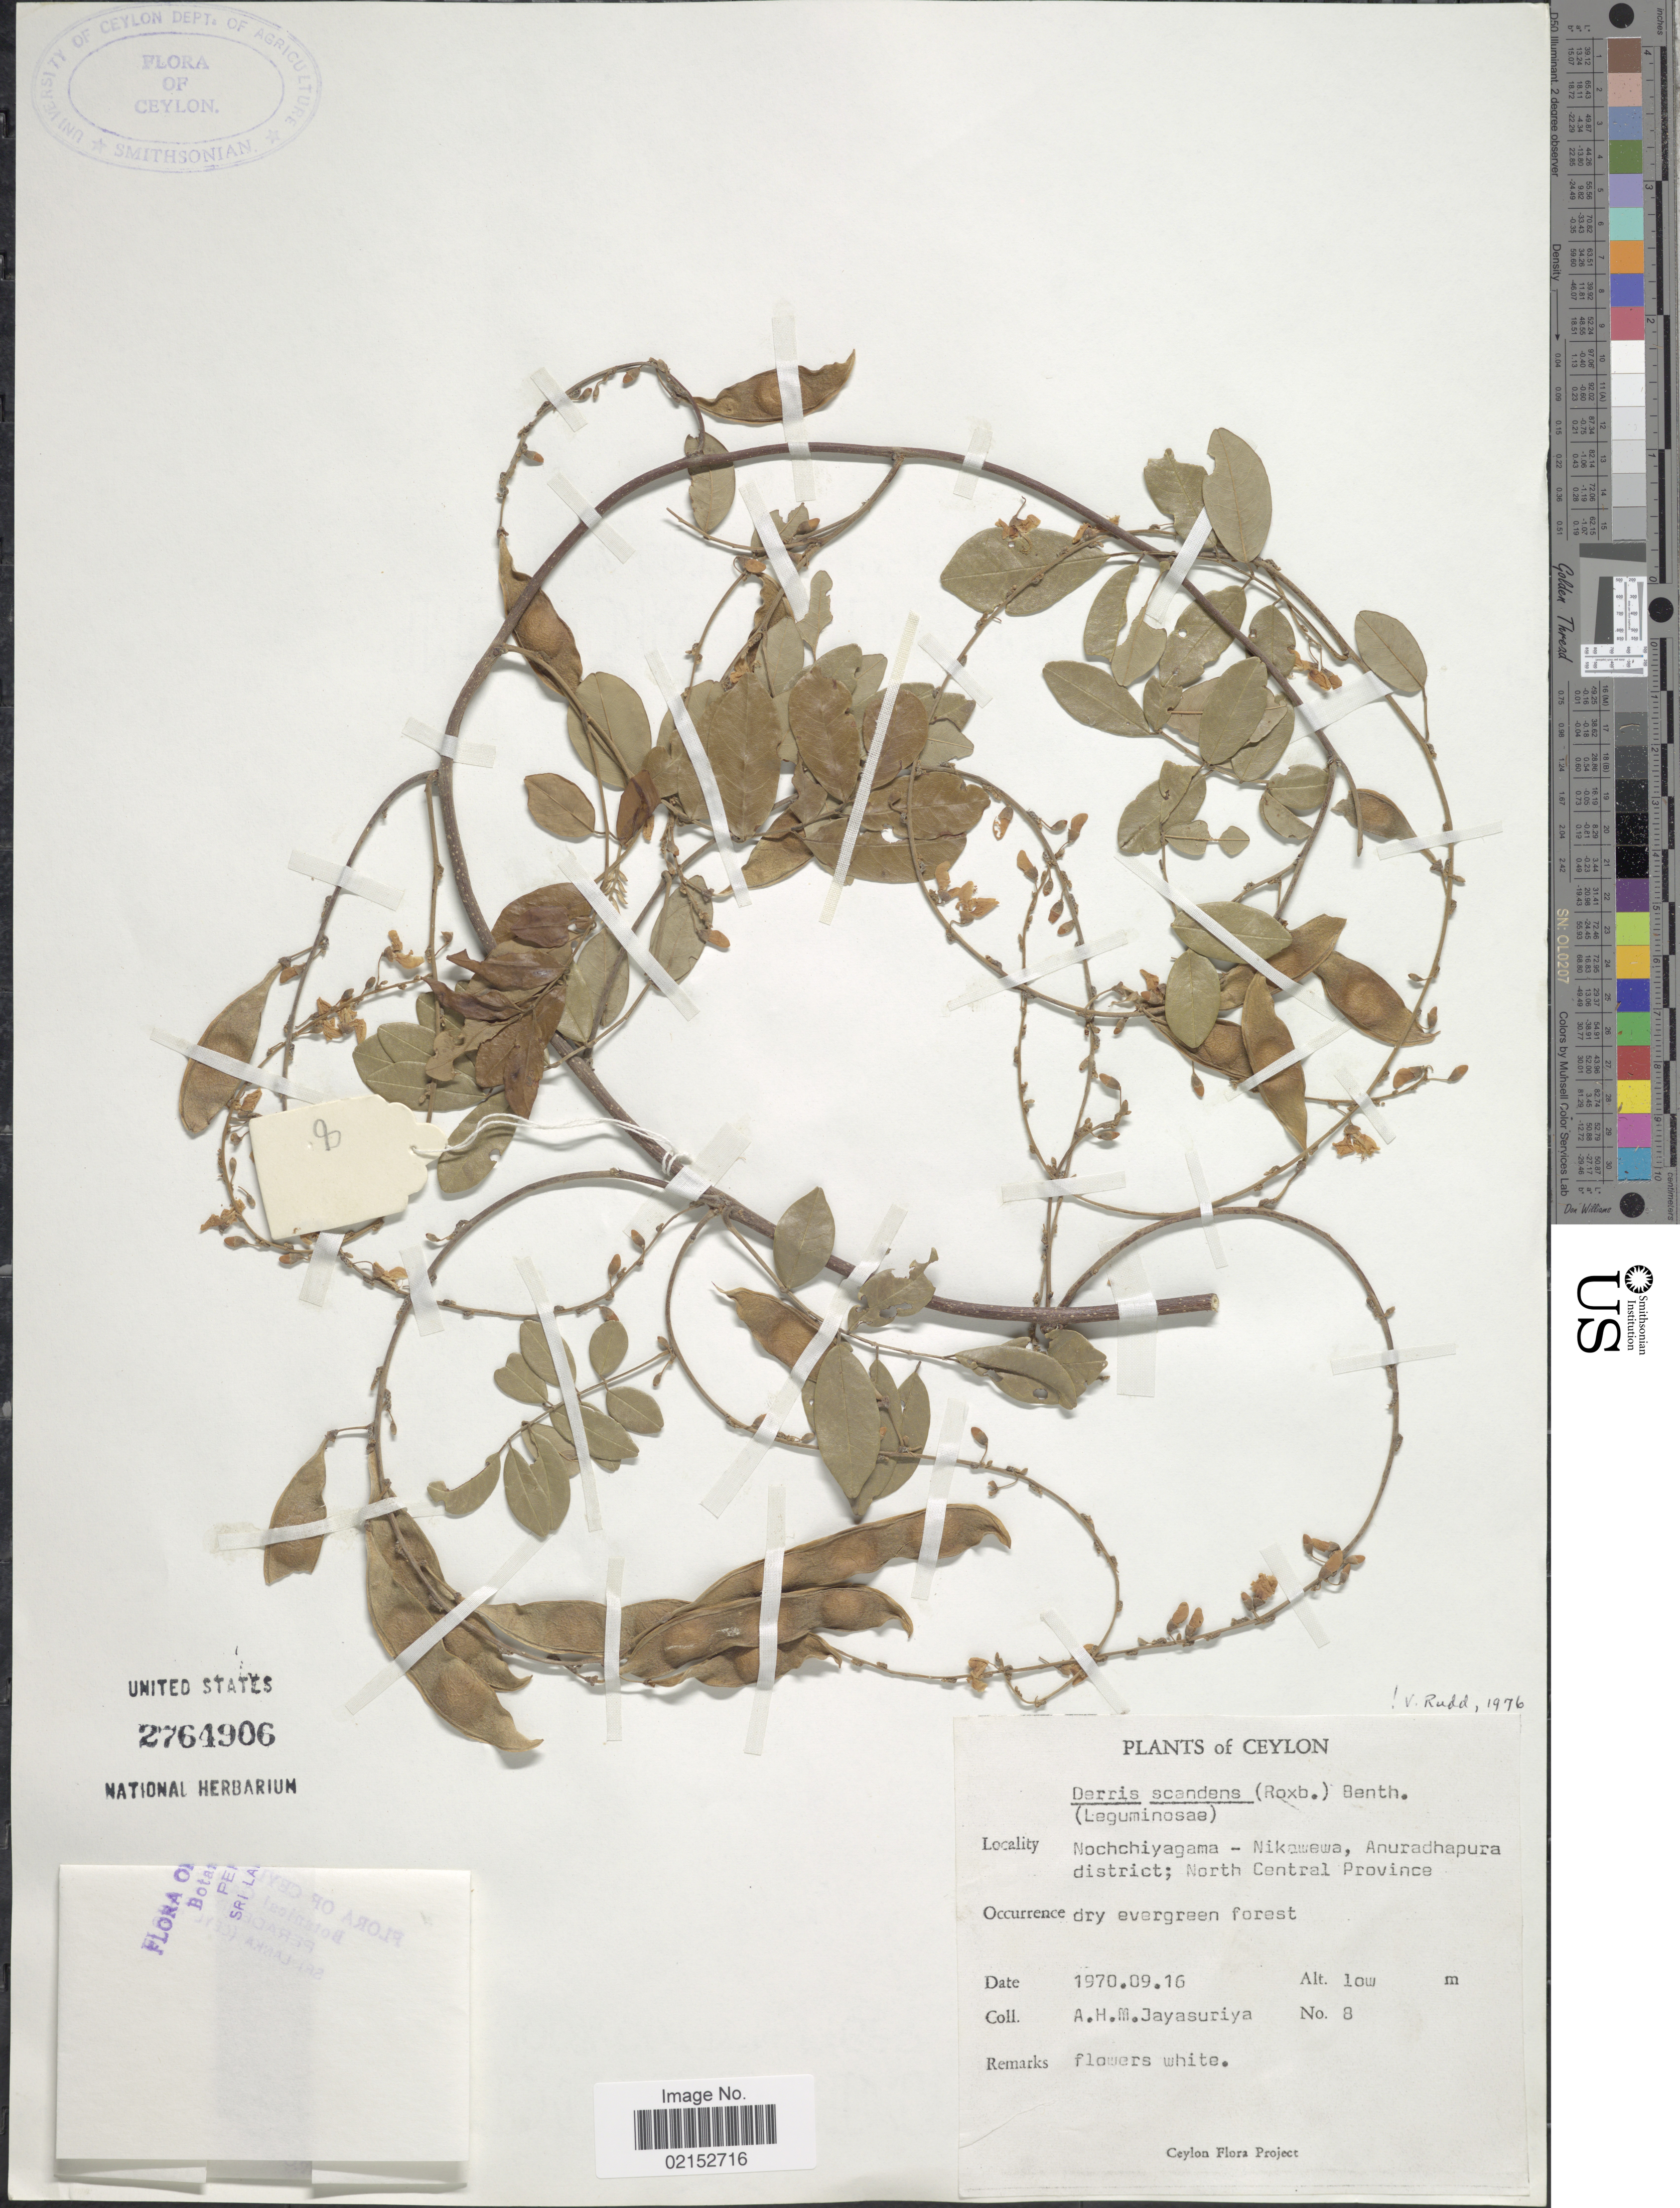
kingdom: Plantae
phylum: Tracheophyta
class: Magnoliopsida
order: Fabales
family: Fabaceae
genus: Brachypterum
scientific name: Brachypterum scandens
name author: (Roxb.) Miq.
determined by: Strong, Mark T., (BOT), Smithsonian Institution - National Museum of Natural History (UNITED STATES)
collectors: A. H. Jayasuriya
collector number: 8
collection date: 1970-09-16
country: Sri Lanka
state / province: North Central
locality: Ceylon, Nochchiyagama-Nikawewa, Anuradhapura District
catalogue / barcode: US 2764906